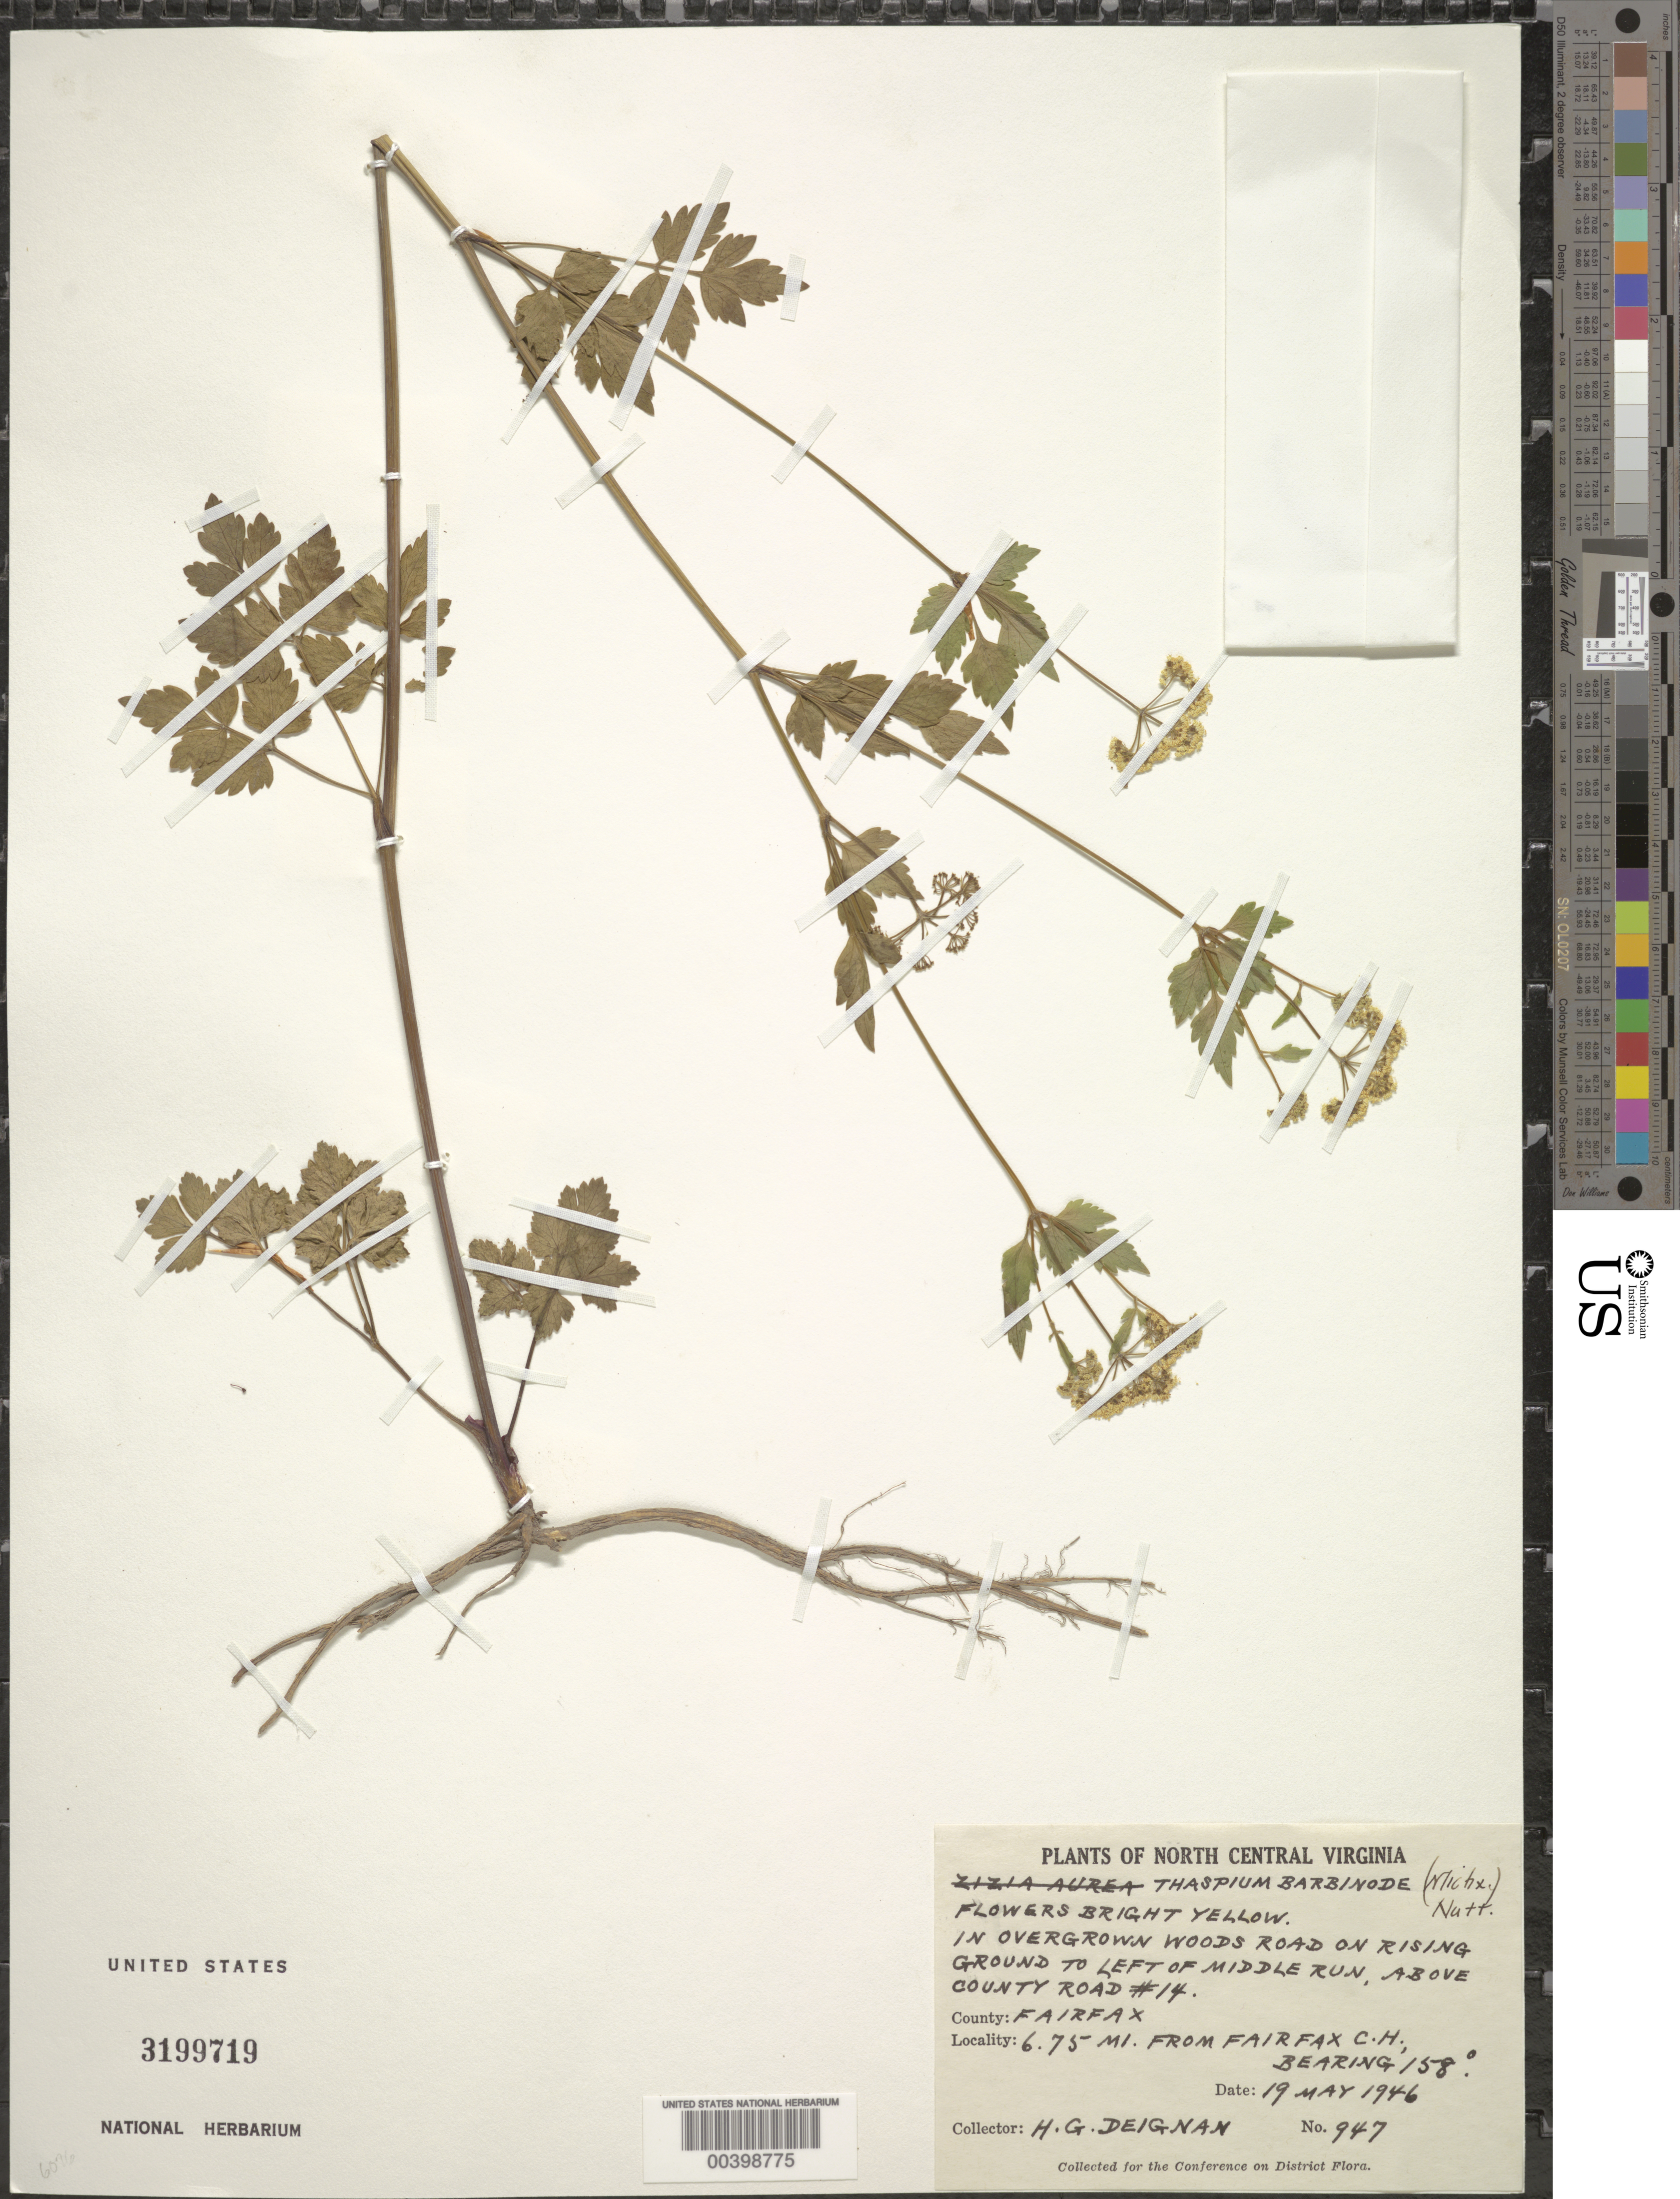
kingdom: Plantae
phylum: Tracheophyta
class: Magnoliopsida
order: Apiales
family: Apiaceae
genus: Thaspium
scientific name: Thaspium barbinode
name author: (Michx.) Nutt.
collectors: H. Deignan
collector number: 947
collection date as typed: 19 May 1946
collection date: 1946-05-19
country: United States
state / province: Virginia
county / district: Fairfax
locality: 6.75 mi. from Fairfax County Court House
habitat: In overgrown woods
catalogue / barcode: US 3199719